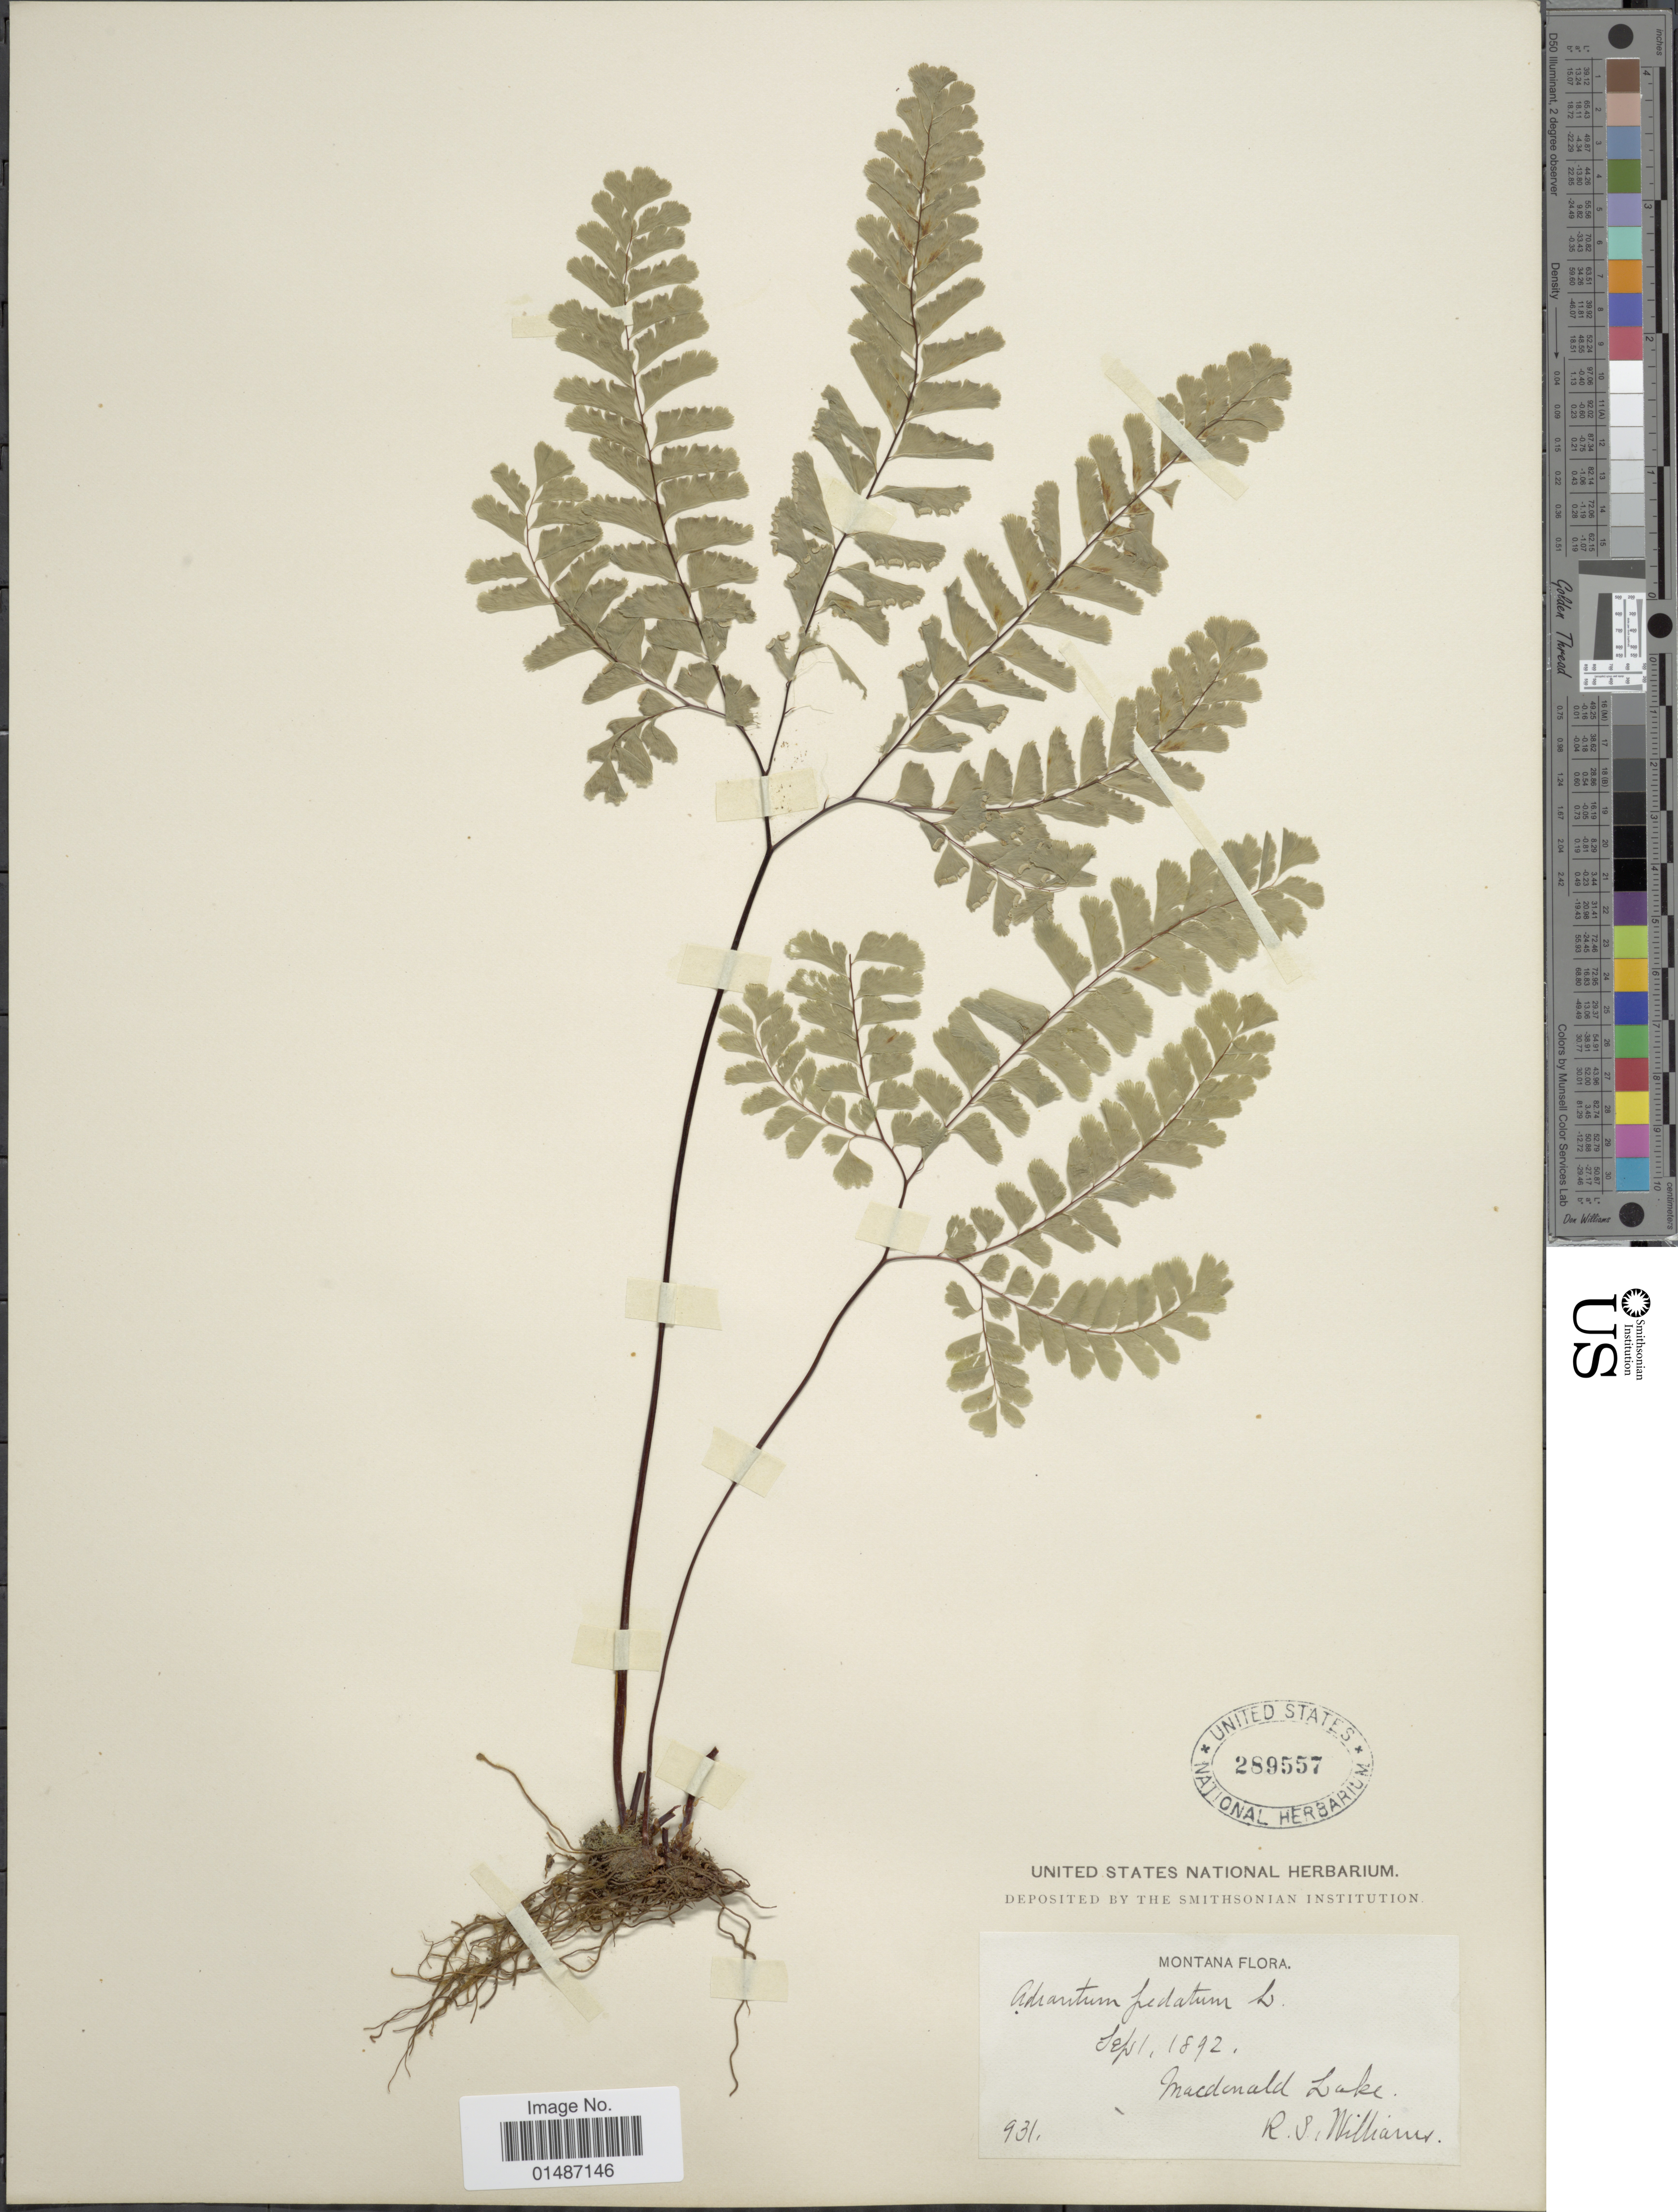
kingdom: Plantae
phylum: Tracheophyta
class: Polypodiopsida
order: Polypodiales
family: Pteridaceae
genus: Adiantum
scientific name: Adiantum pedatum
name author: L.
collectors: R. S. Williams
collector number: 931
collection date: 1892-09-01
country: United States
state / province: Montana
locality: Macdonald Lake.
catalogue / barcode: US 289557